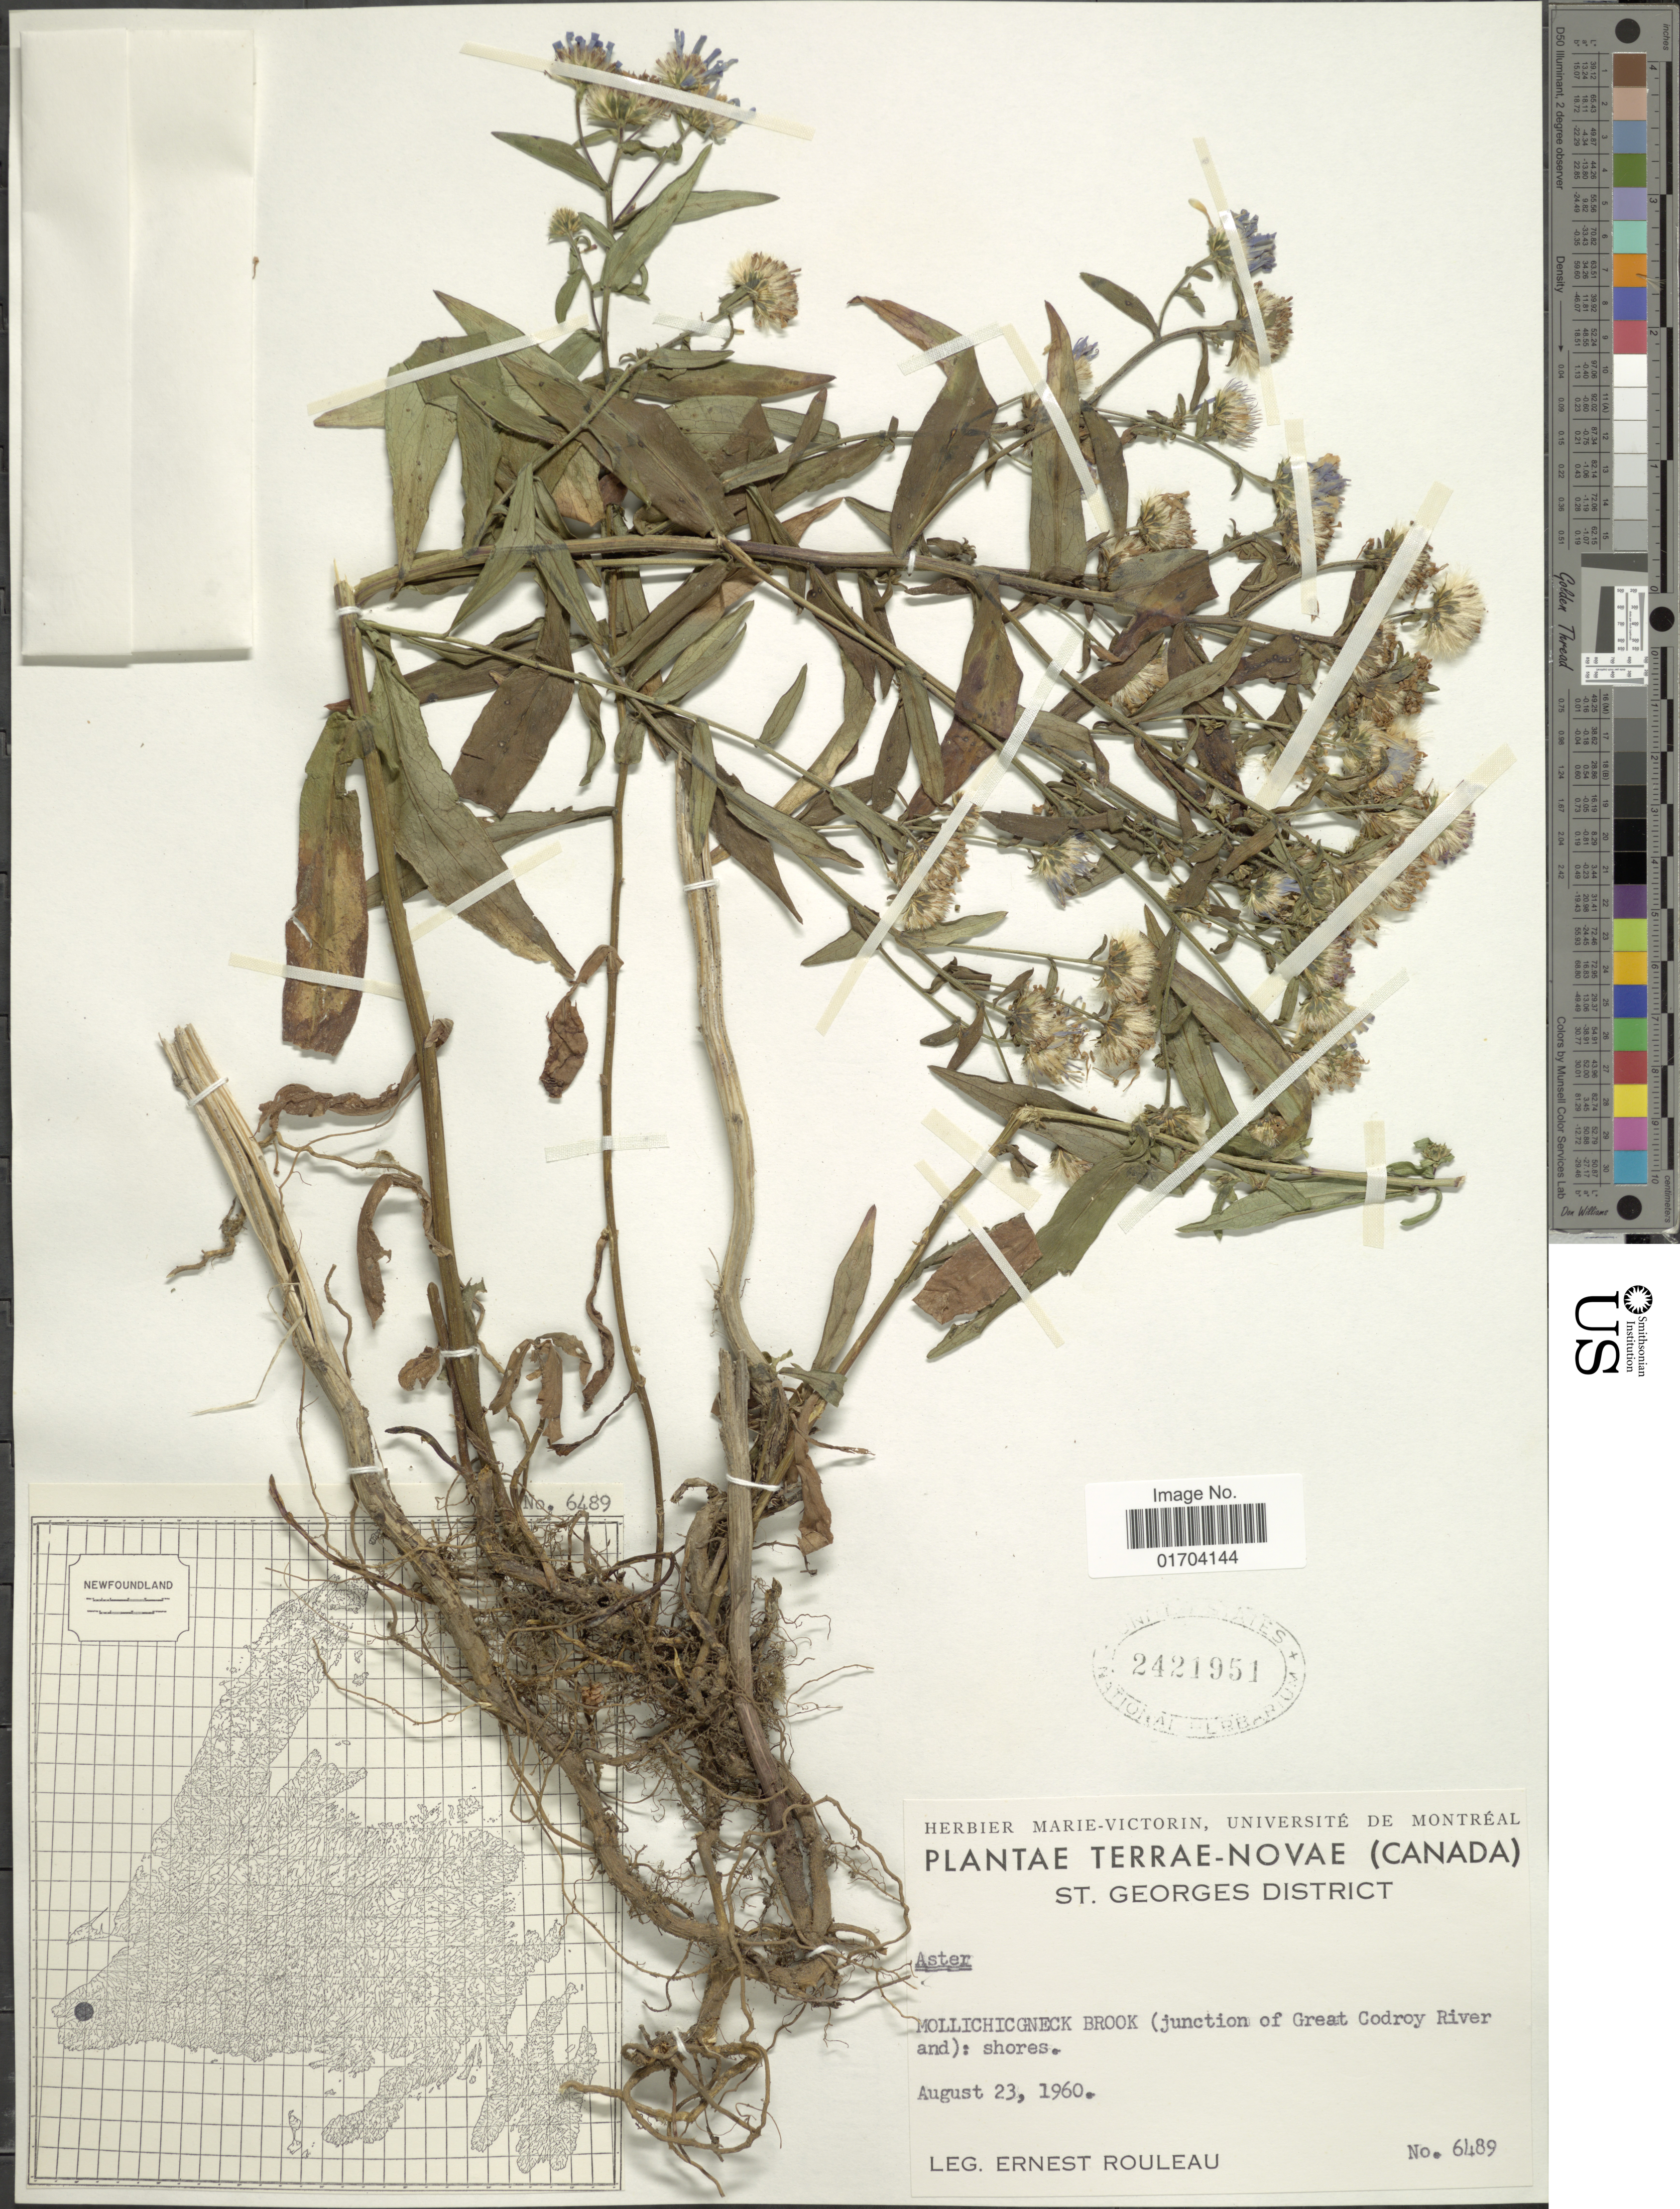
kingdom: Plantae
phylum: Tracheophyta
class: Magnoliopsida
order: Asterales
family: Asteraceae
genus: Symphyotrichum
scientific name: Symphyotrichum sp.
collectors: E. Rouleau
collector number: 6489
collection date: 1960-08-23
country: Canada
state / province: Newfoundland and Labrador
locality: Terrae-Novae, St. Georges District, Mollichicgneck Brook (junction of Great Codroy River and): Shores.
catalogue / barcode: US 2421951